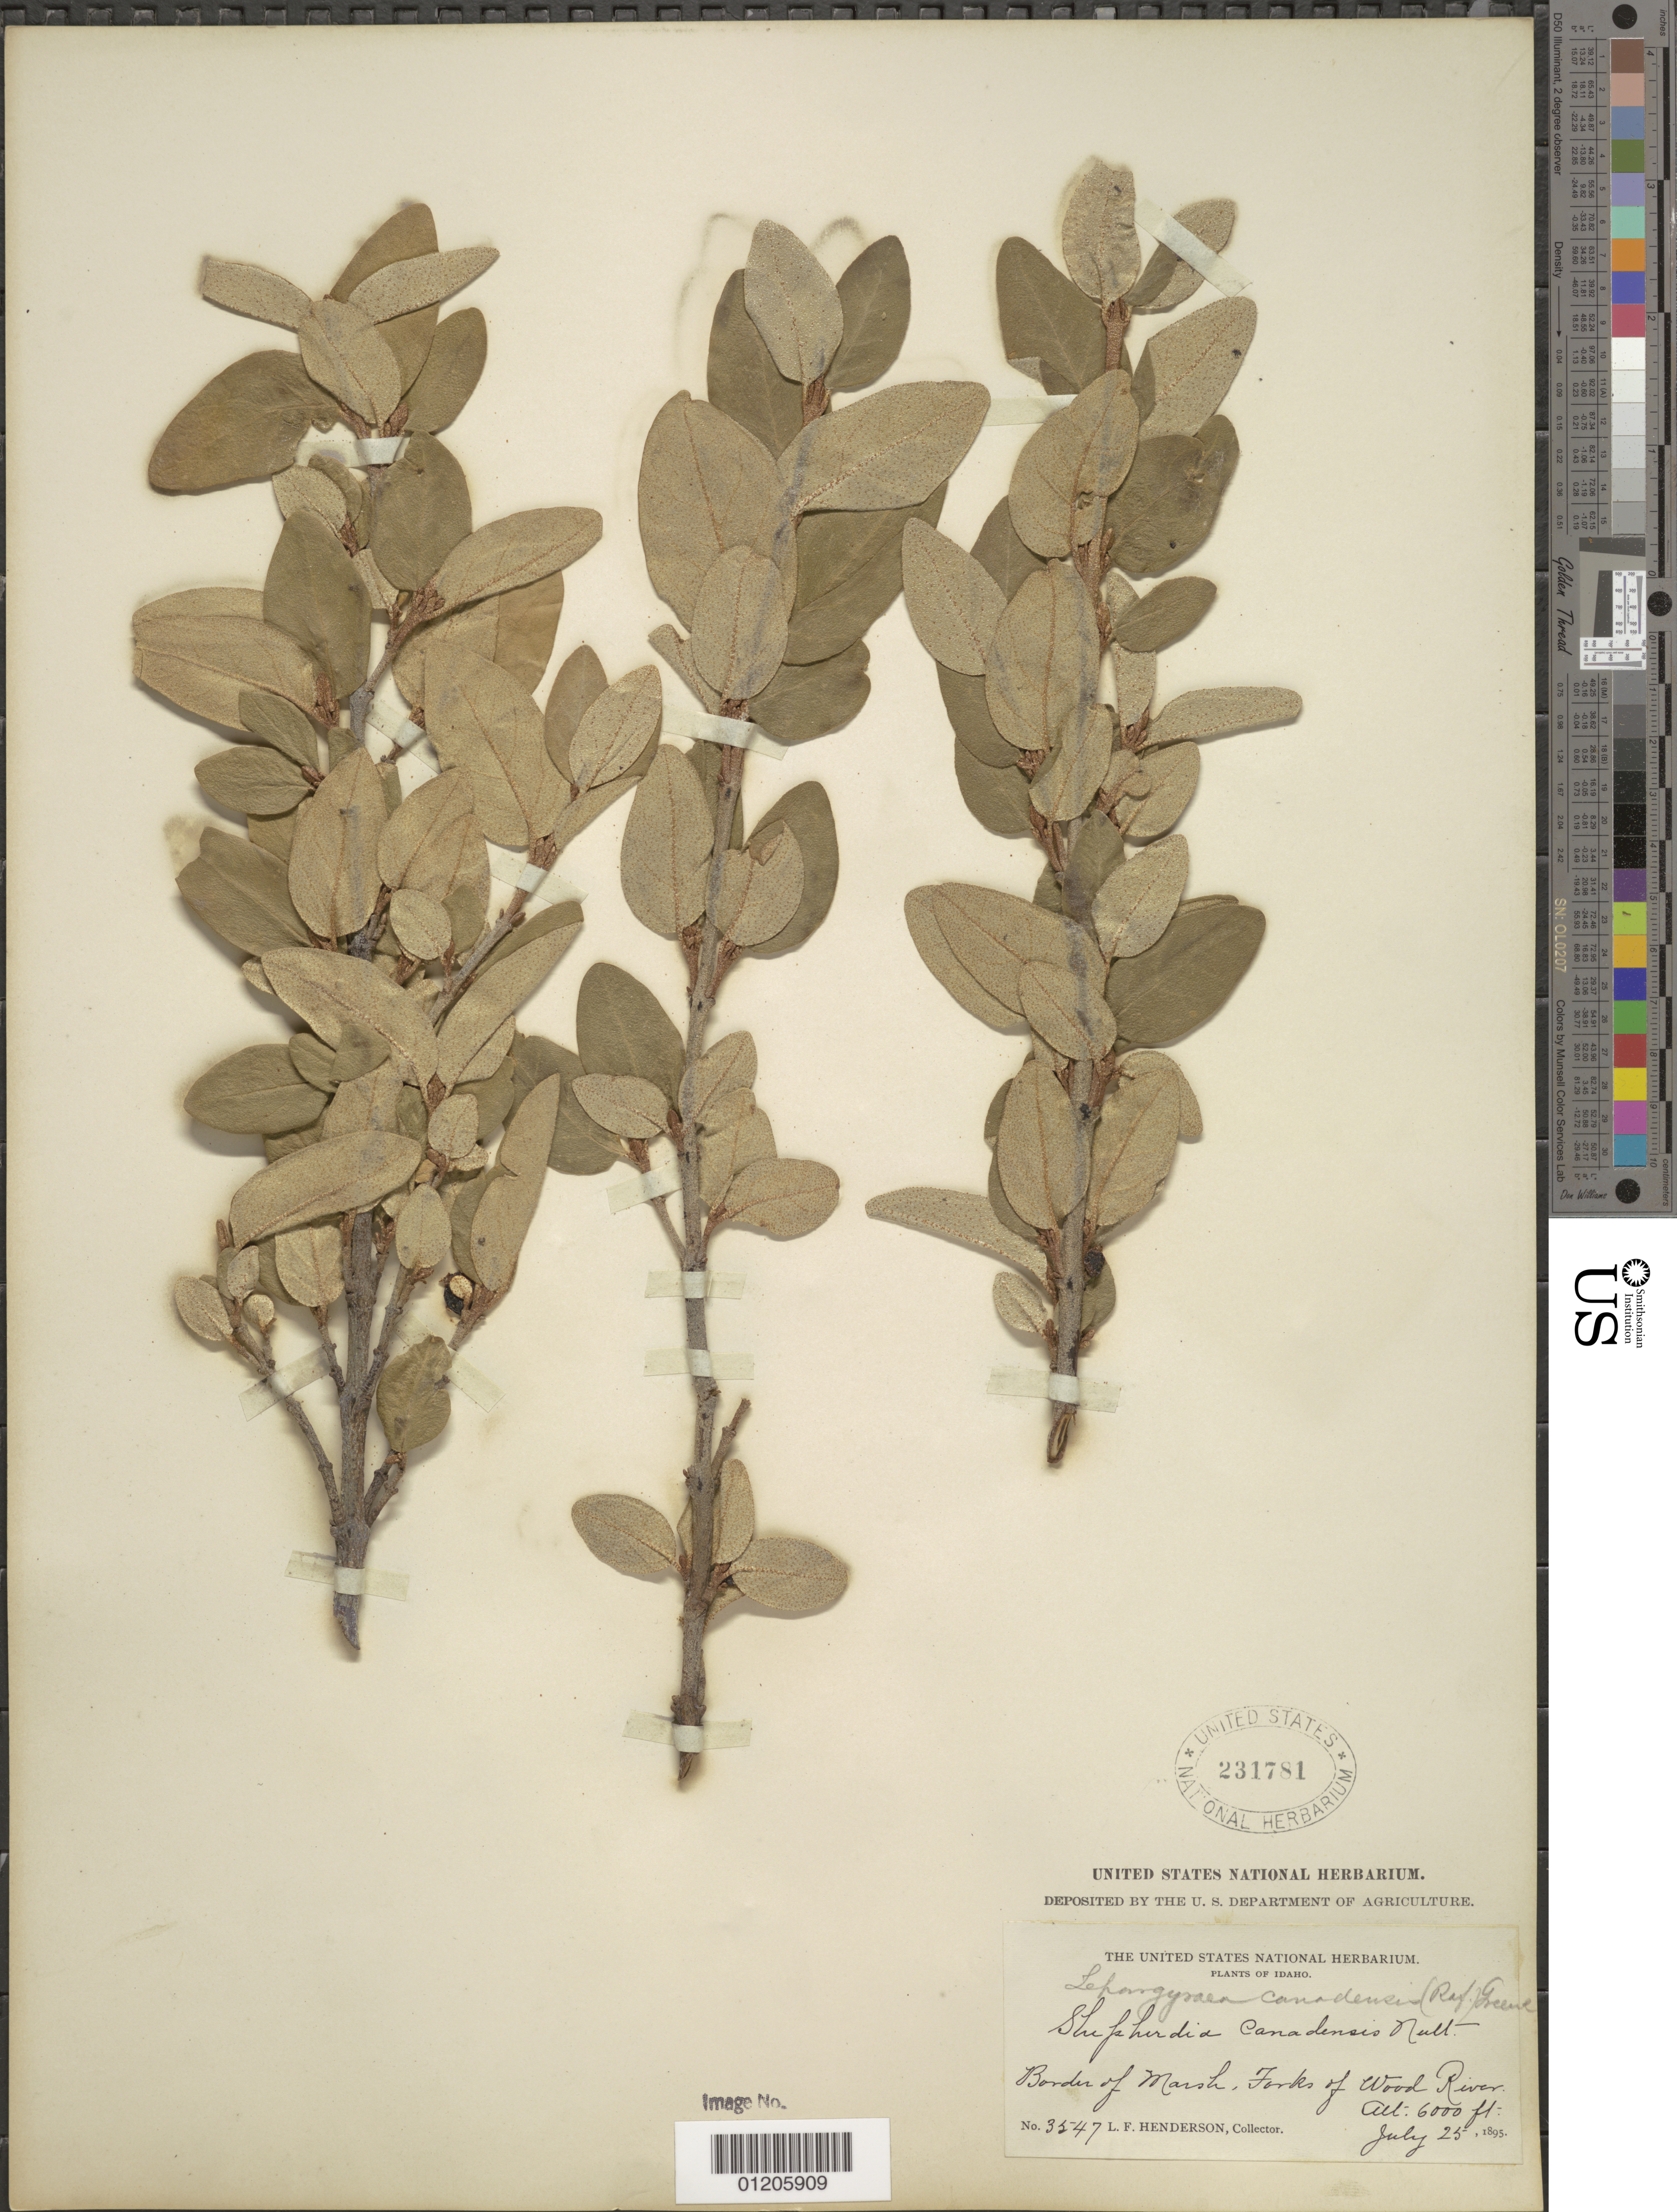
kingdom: Plantae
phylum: Tracheophyta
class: Magnoliopsida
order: Rosales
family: Elaeagnaceae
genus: Shepherdia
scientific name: Shepherdia canadensis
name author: (L.) Nutt.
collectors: L. F. Henderson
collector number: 3547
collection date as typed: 25 Jul 1895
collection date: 1895-07-25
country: United States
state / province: Idaho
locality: Forks of Wood River.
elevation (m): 1829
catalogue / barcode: US 231781